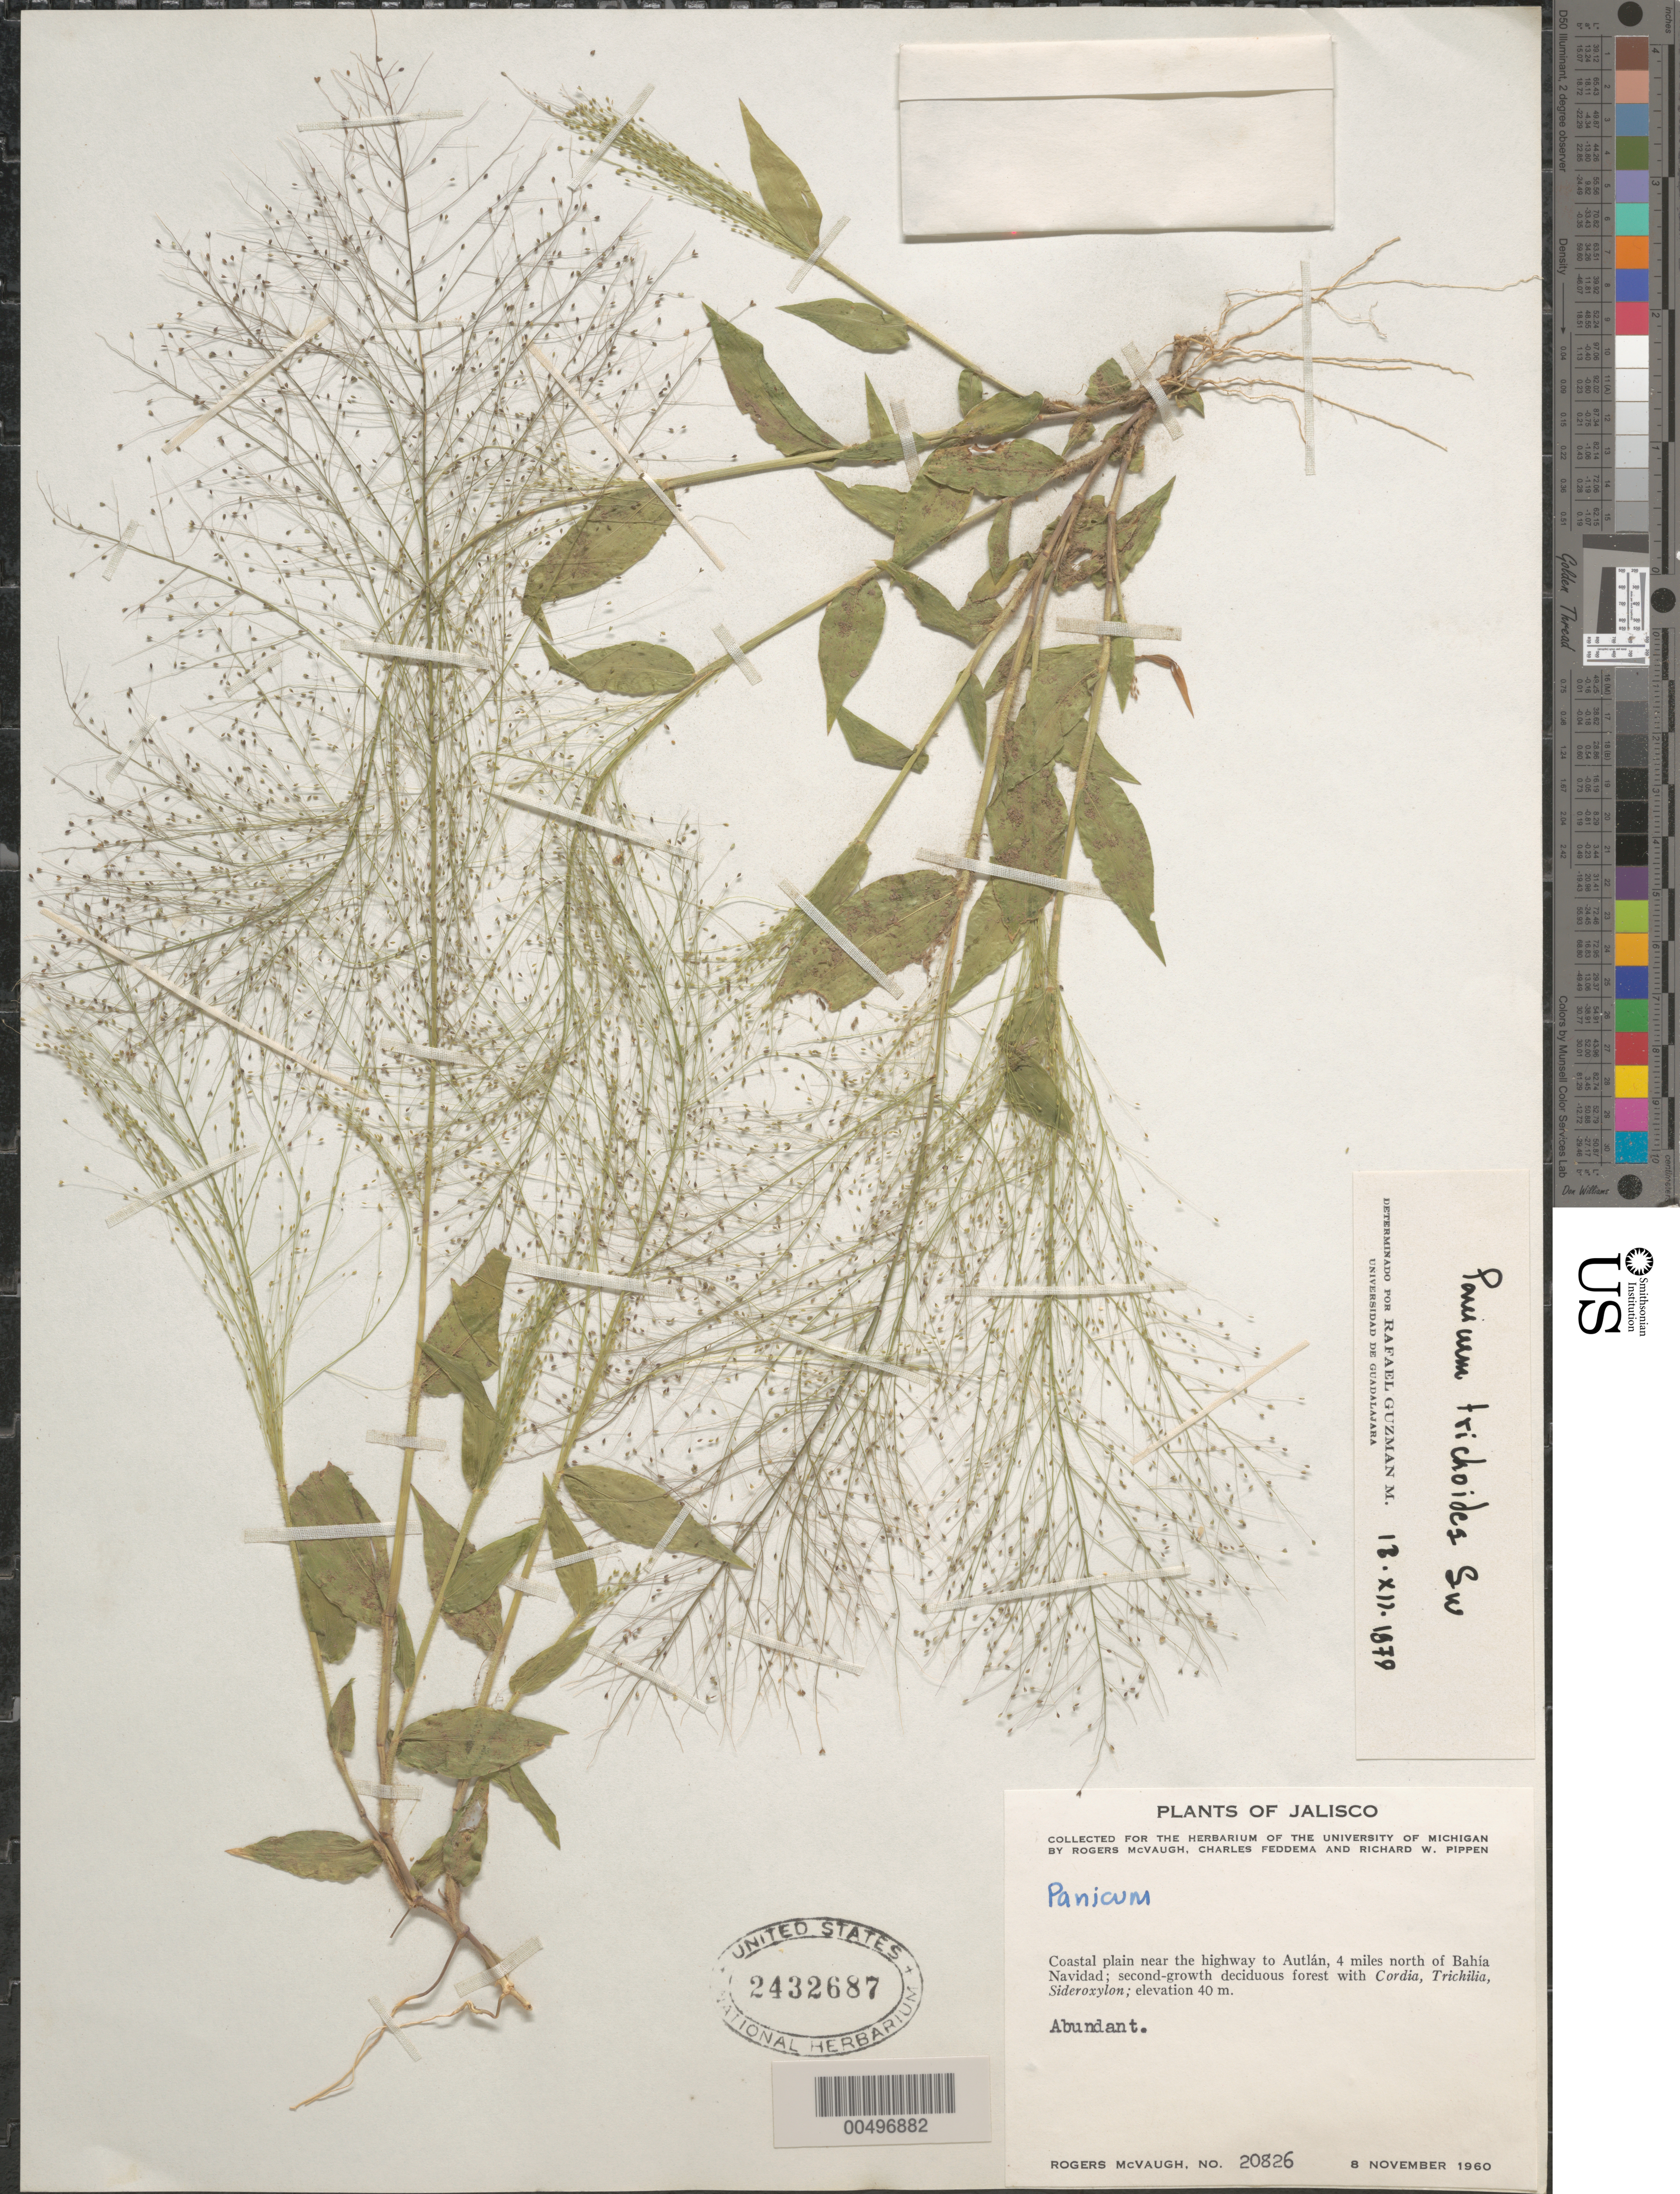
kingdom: Plantae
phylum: Tracheophyta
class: Liliopsida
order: Poales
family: Poaceae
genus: Panicum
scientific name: Panicum trichoides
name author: Sw.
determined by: Guzman-M., R.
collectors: R. McVaugh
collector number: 20826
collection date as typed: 8 Nov 1960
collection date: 1960-11-08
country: Mexico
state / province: Jalisco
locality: Near the hwy to Autlán, 4 mi N of Bah¡a Navidad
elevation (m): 40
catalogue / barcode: US 2432687